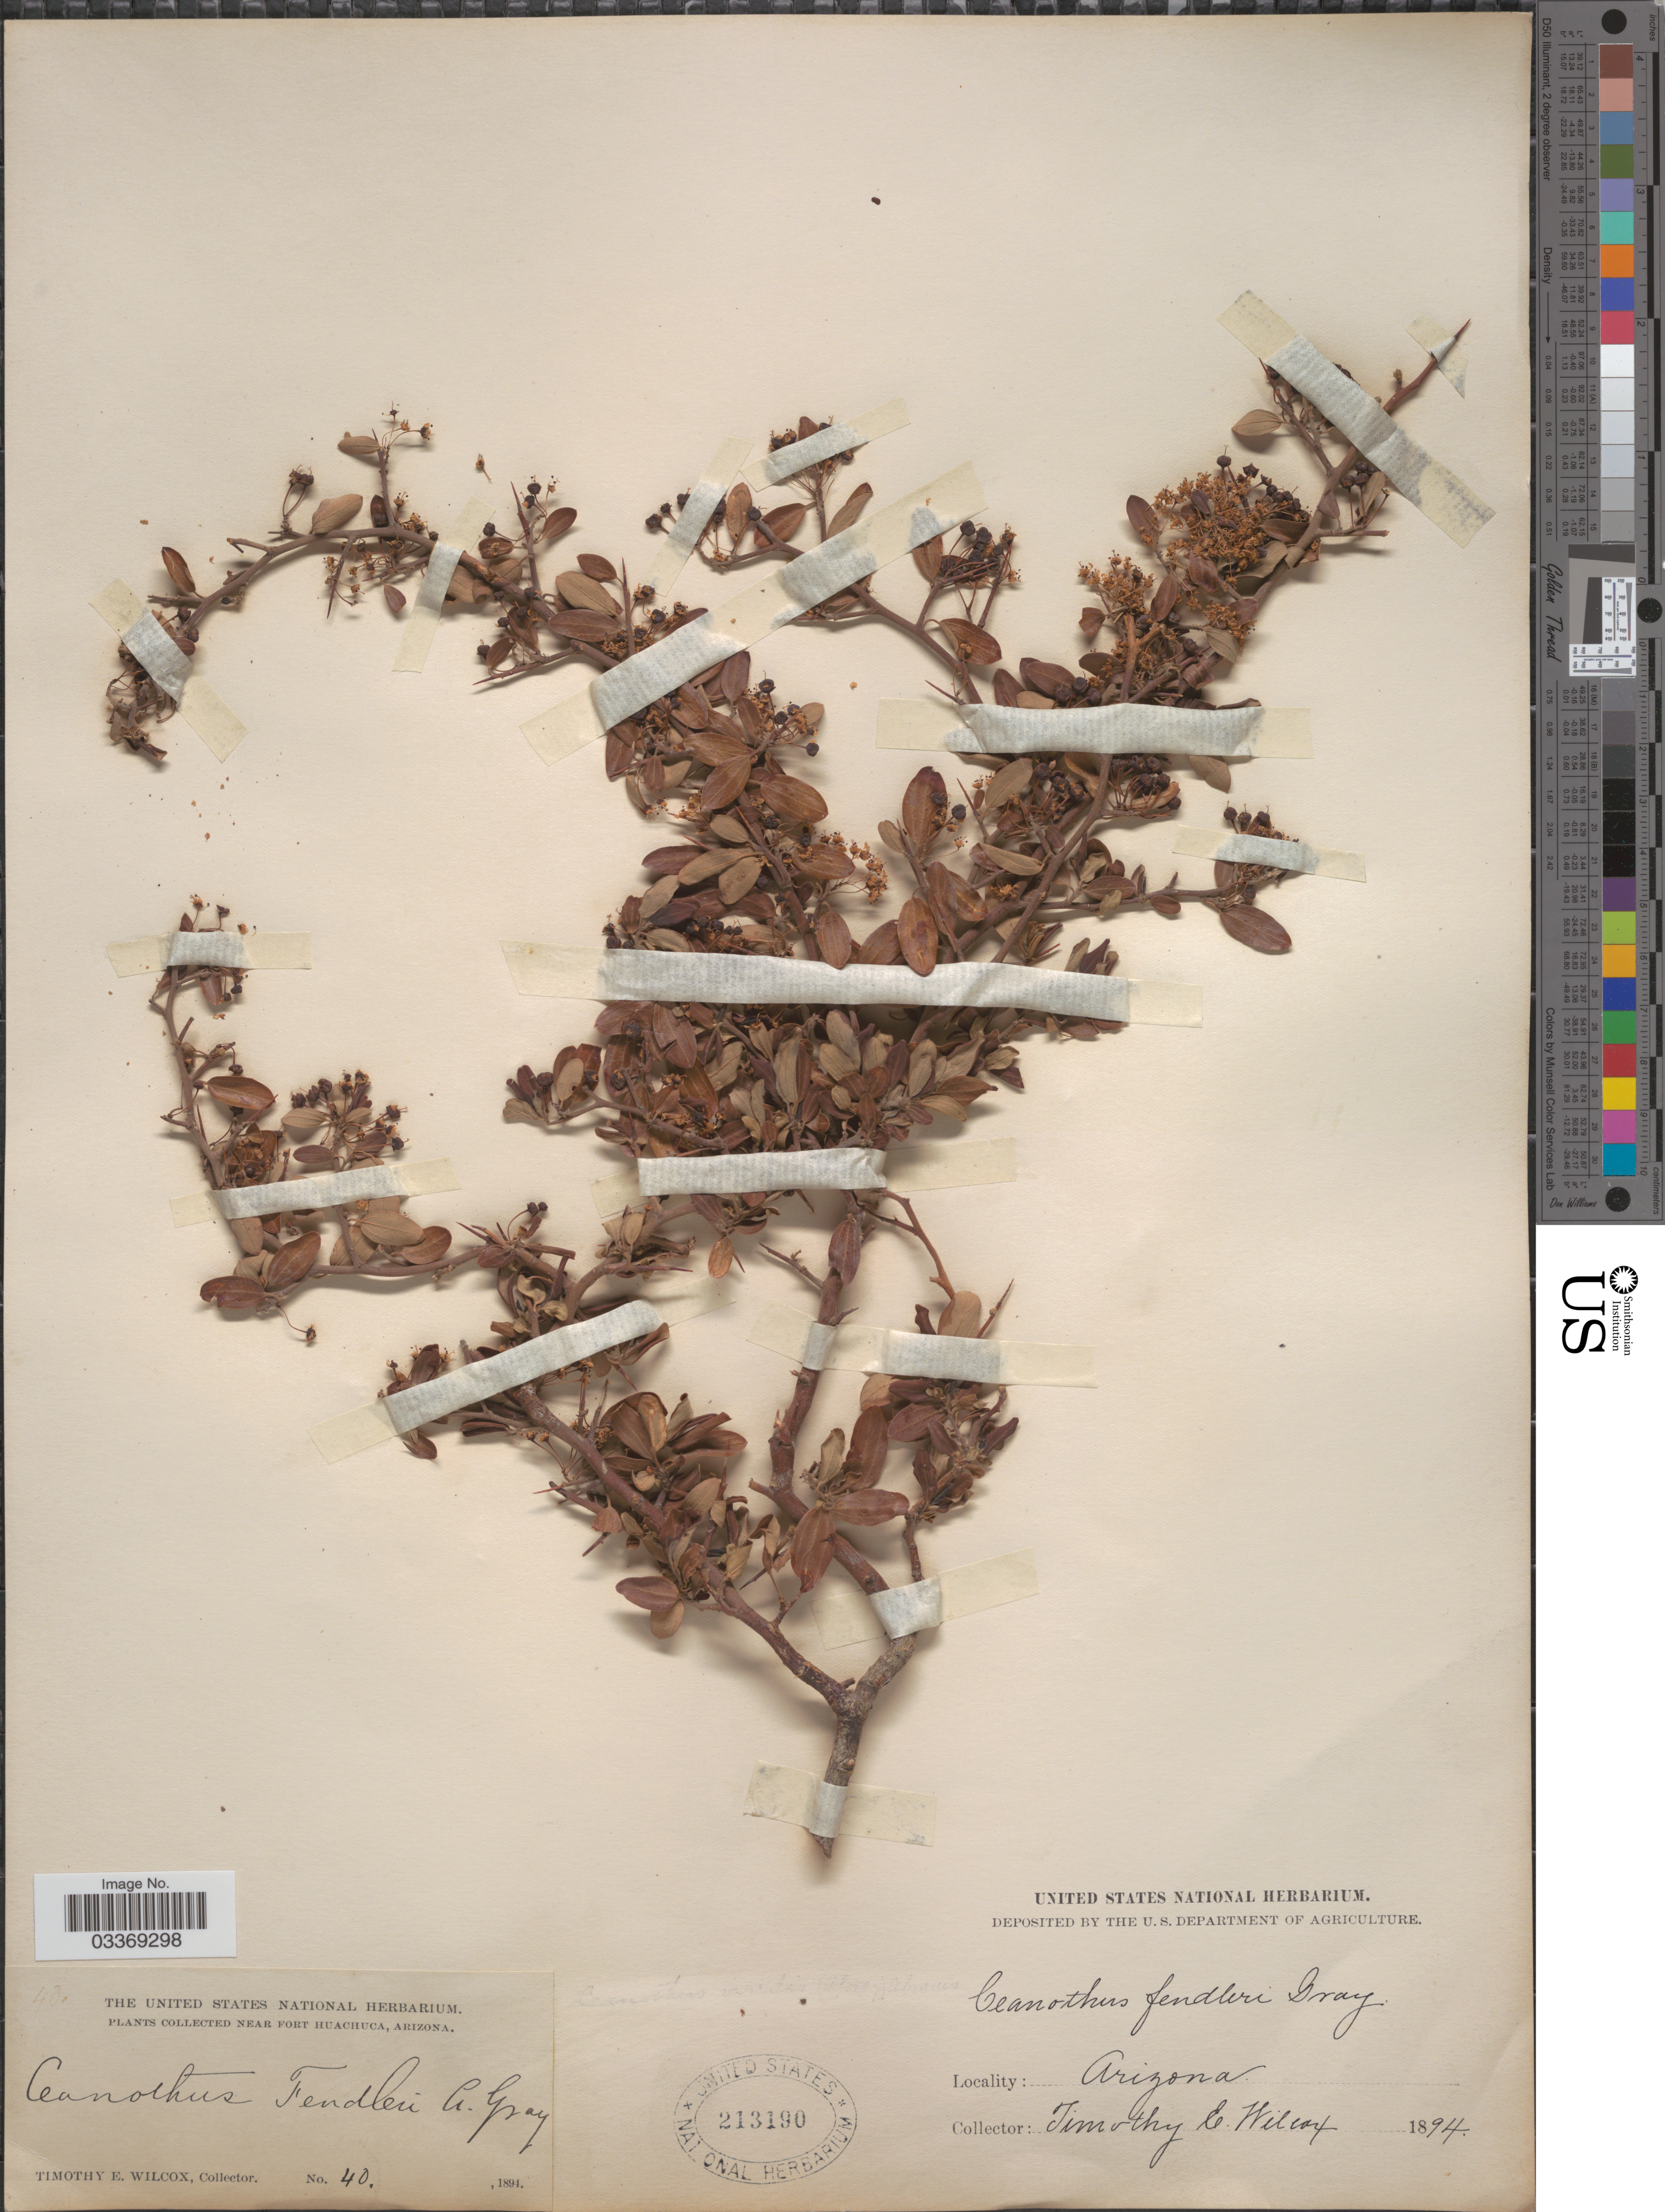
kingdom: Plantae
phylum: Tracheophyta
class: Magnoliopsida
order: Rosales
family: Rhamnaceae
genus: Ceanothus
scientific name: Ceanothus fendleri var. viridis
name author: A. Gray ex Trel.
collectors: T. E. Wilcox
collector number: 40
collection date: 1894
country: United States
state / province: Arizona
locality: Near Fort Huachuca.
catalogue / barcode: US 213190